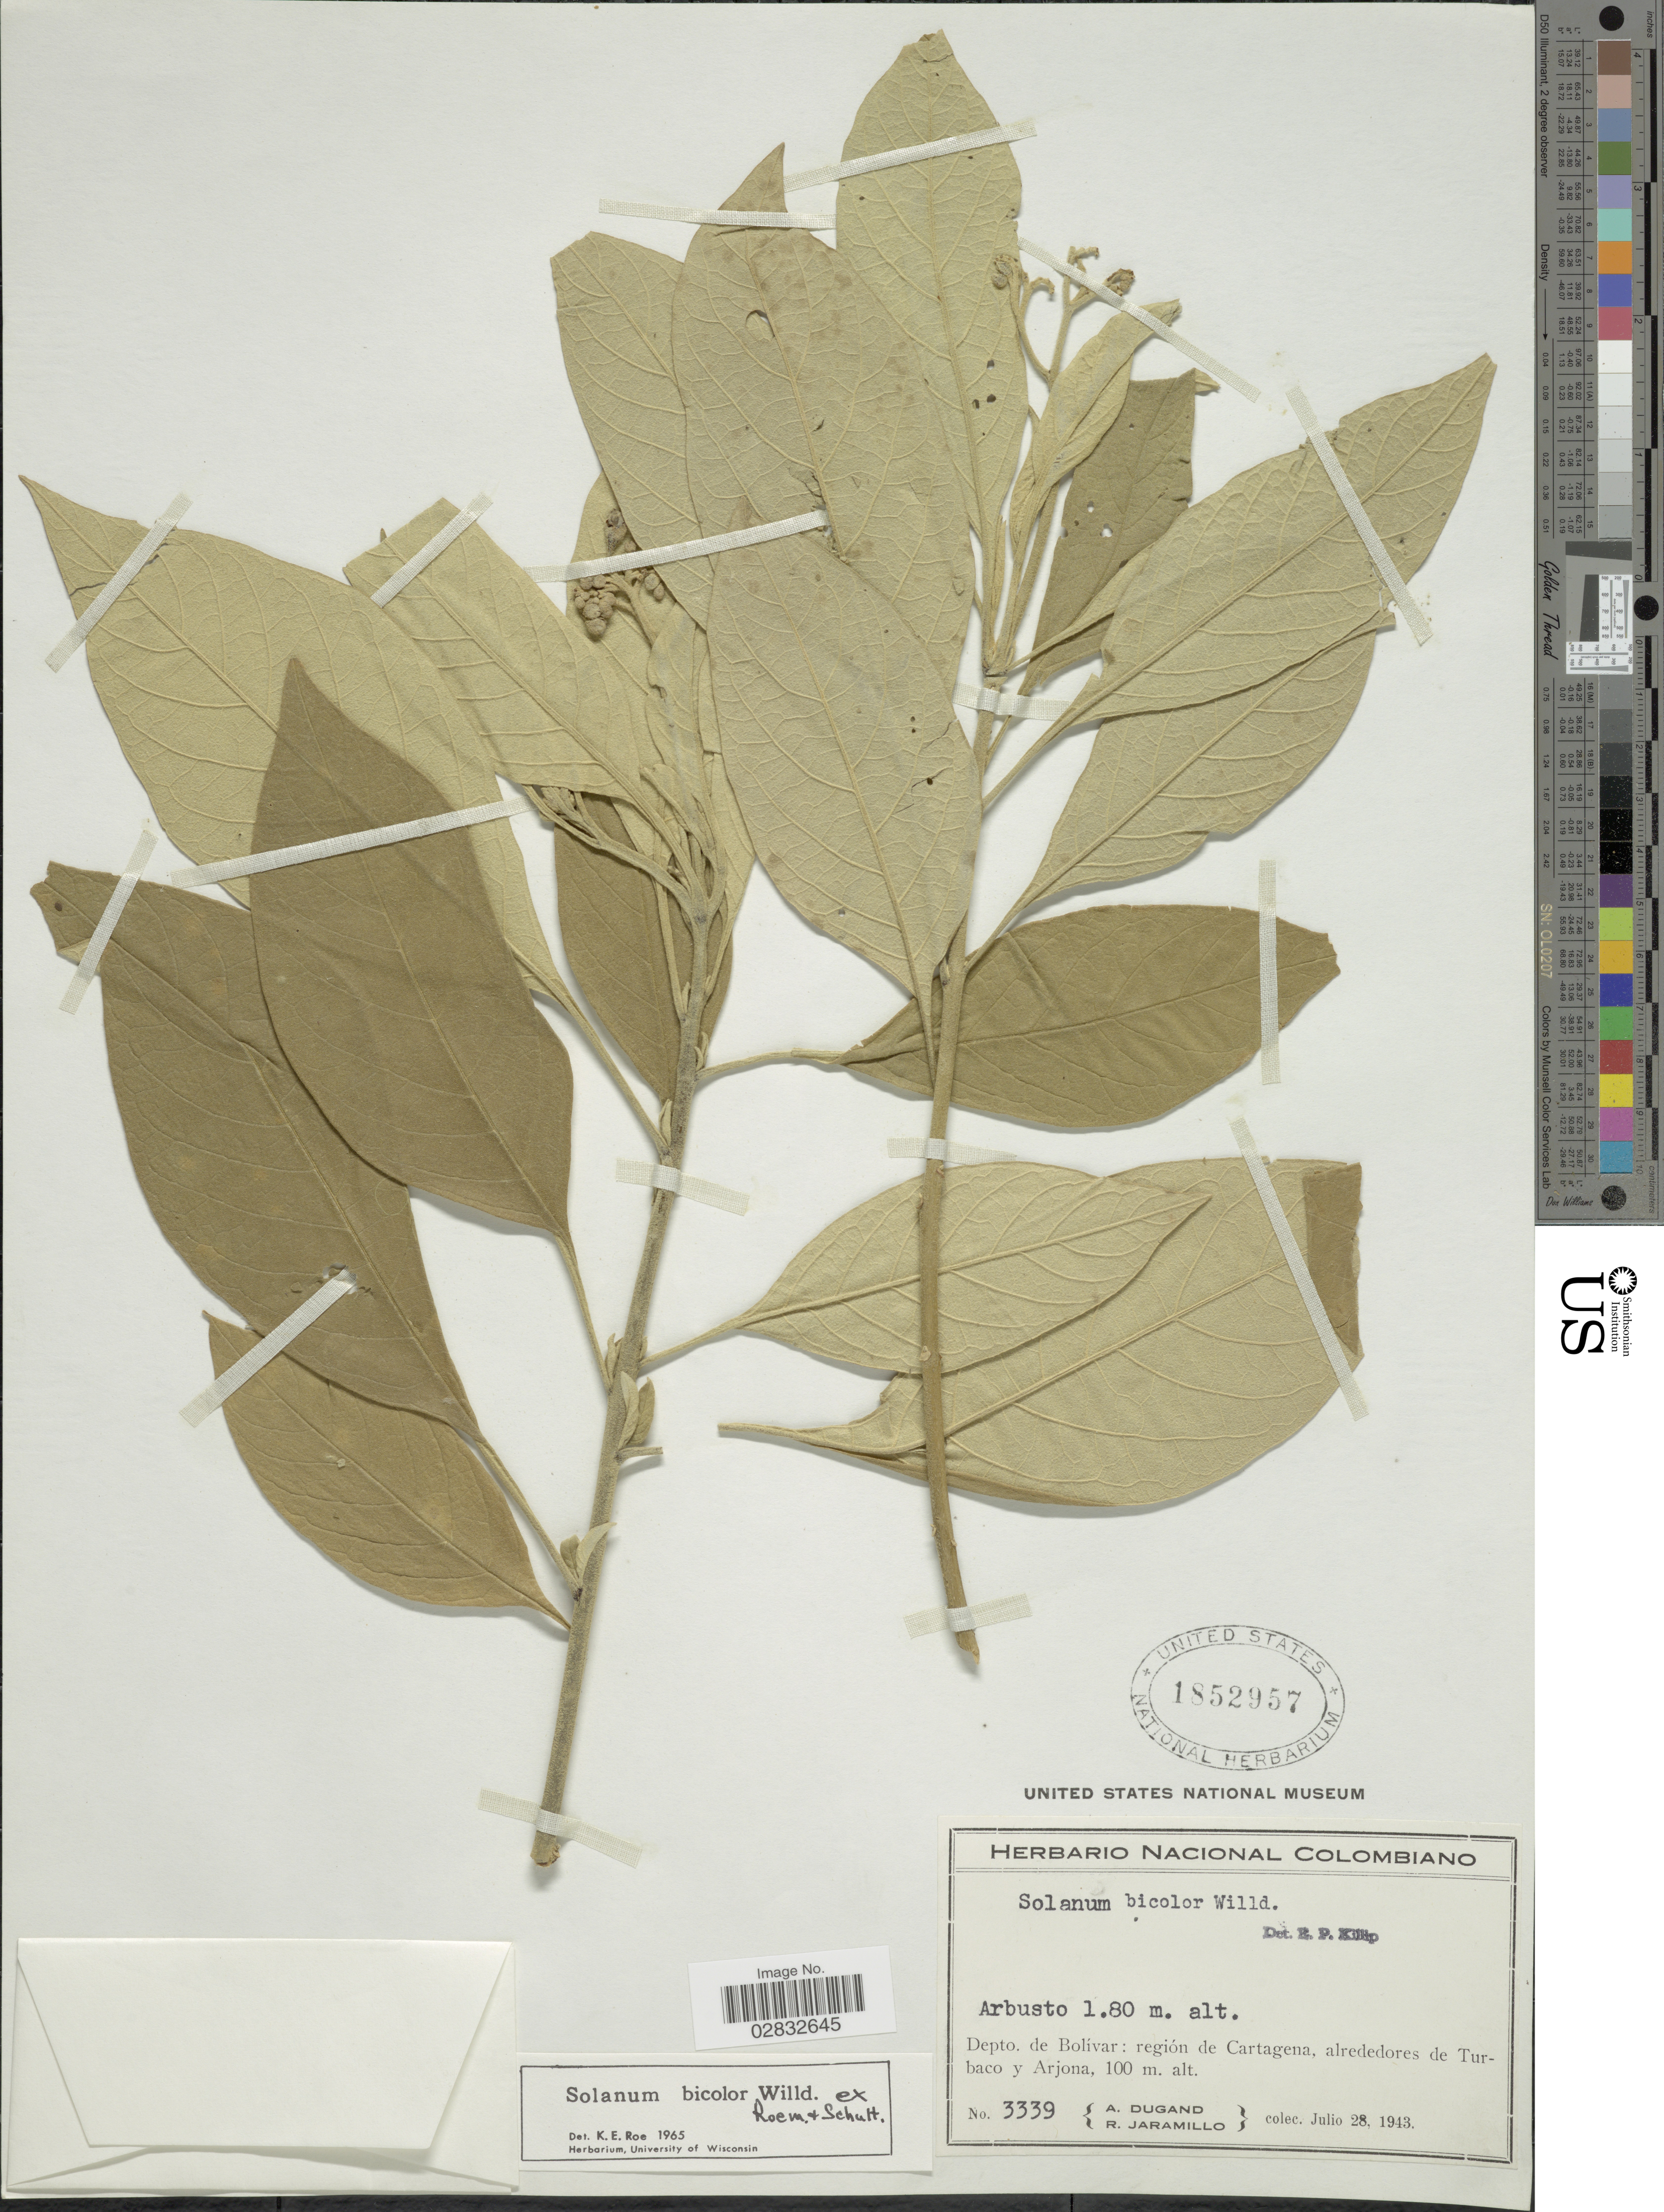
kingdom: Plantae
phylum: Tracheophyta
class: Magnoliopsida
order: Solanales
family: Solanaceae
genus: Solanum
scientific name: Solanum bicolor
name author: Willd. ex Roem. & Schult.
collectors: A. Dugand & R. Jaramillo M.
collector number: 3339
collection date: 1943-07-28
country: Colombia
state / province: Bolívar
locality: Depto. de Bolívar, región de Cartagena, alrededores de Turbaco y Arjona.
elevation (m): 100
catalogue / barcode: US 1852957